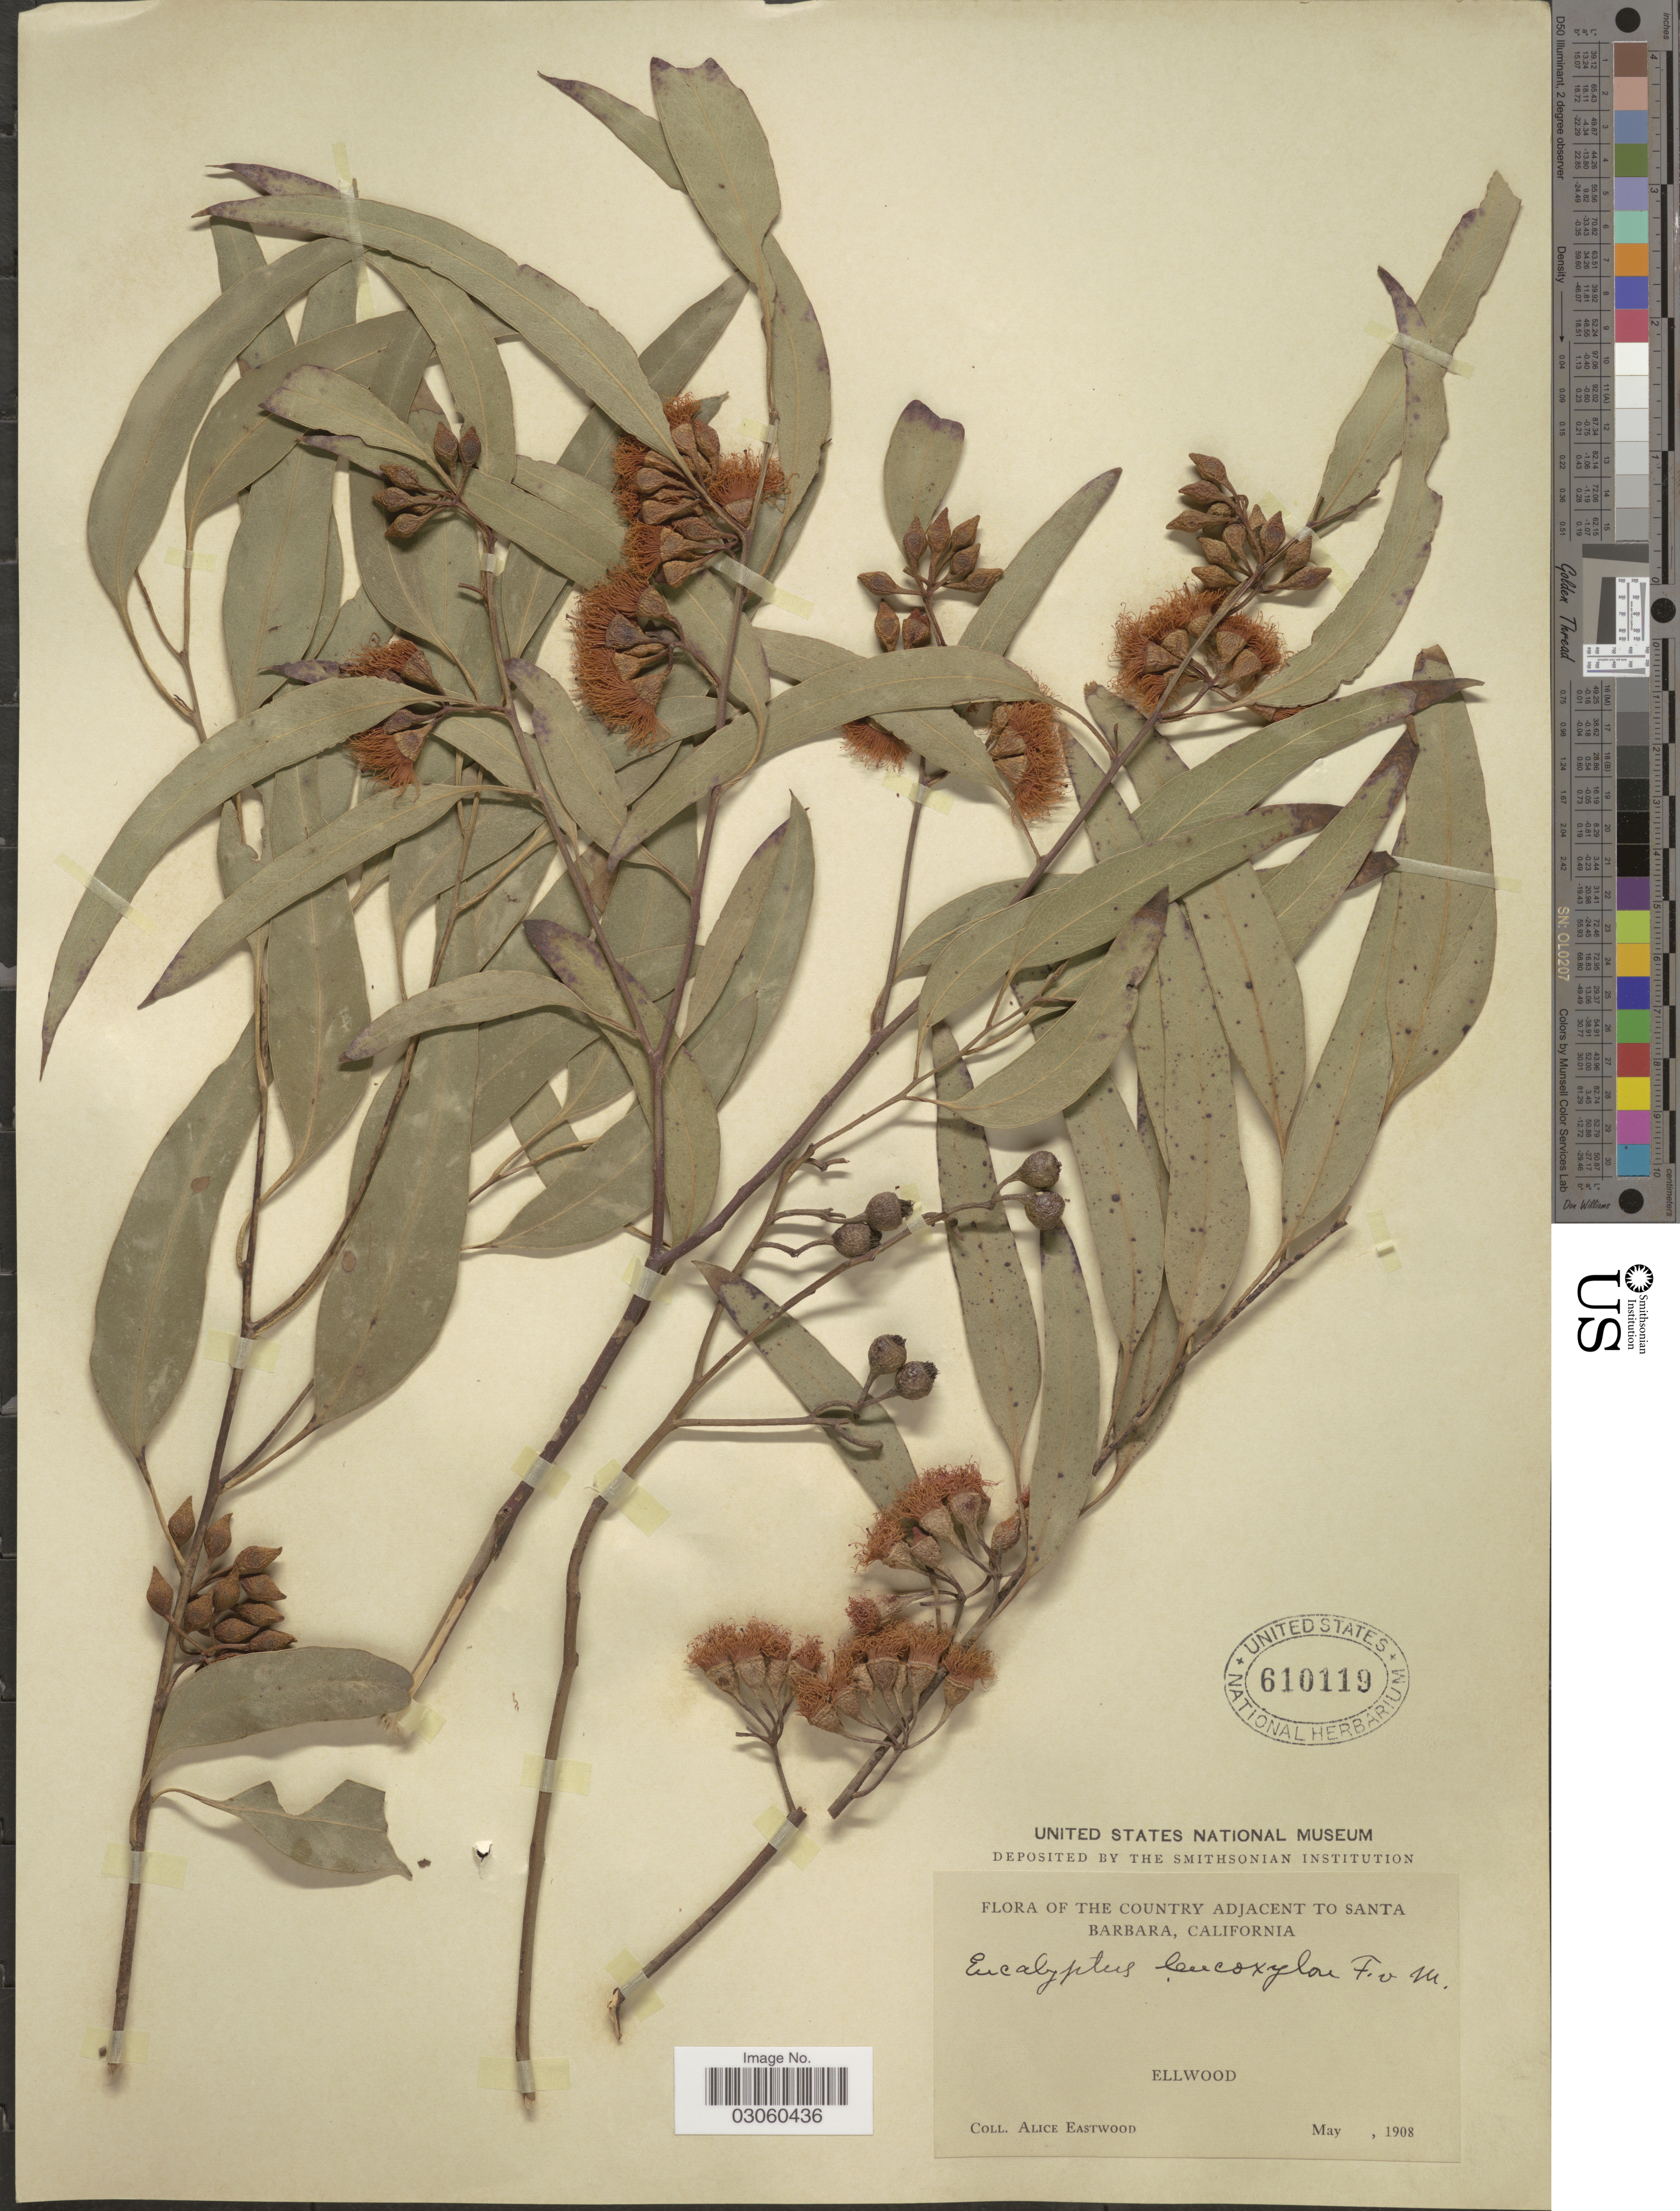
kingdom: Plantae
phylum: Tracheophyta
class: Magnoliopsida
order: Myrtales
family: Myrtaceae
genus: Eucalyptus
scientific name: Eucalyptus leucoxylon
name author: F. Muell.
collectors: A. Eastwood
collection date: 1908-05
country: United States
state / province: California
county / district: Santa Barbara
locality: Country adjacent to Santa Barbara, California. Ellwood.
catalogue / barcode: US 610119